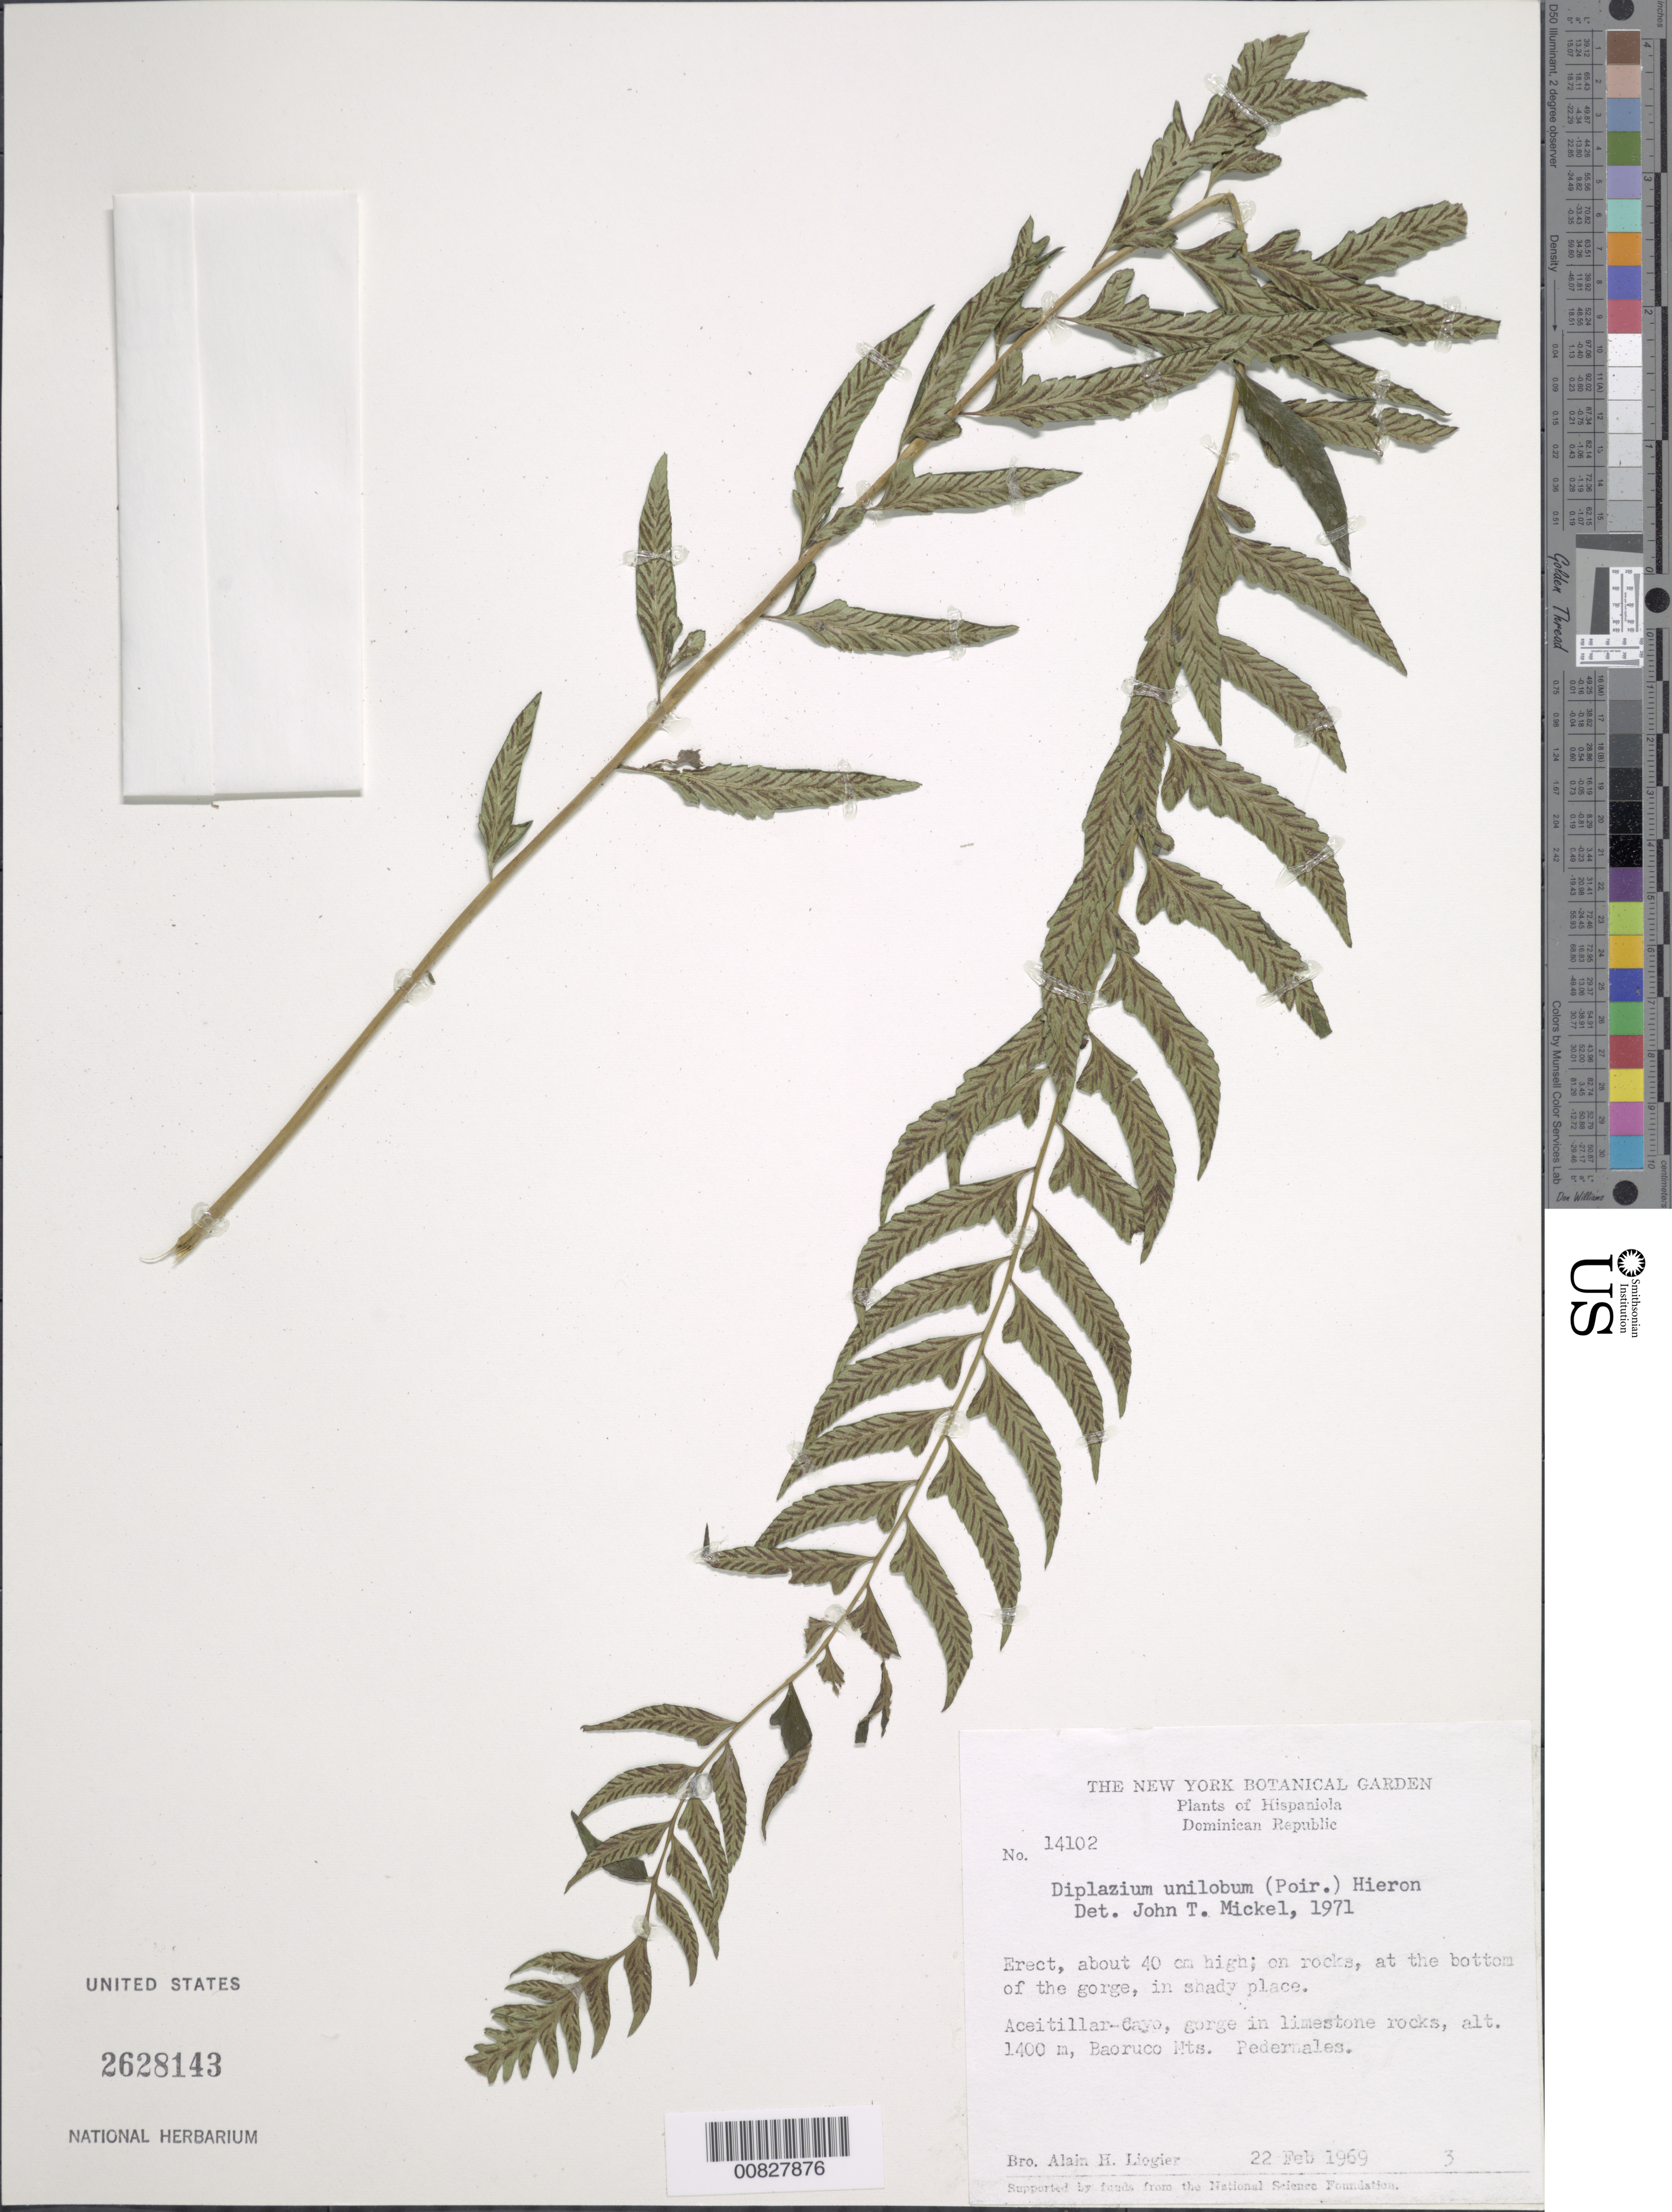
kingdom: Plantae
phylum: Tracheophyta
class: Polypodiopsida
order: Polypodiales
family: Athyriaceae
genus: Diplazium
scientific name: Diplazium unilobum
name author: (Poir.) Hieron.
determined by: Mickel, J. T., (NY), New York Botanical Garden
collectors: A. H. Liogier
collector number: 14102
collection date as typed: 22 Feb 1969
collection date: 1969-02-22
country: Dominican Republic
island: Hispaniola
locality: Aceitillar-Cayo, Baoruco mts.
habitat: On wall of gorge, near bottom, limestone rocks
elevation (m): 1400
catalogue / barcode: US 2628143